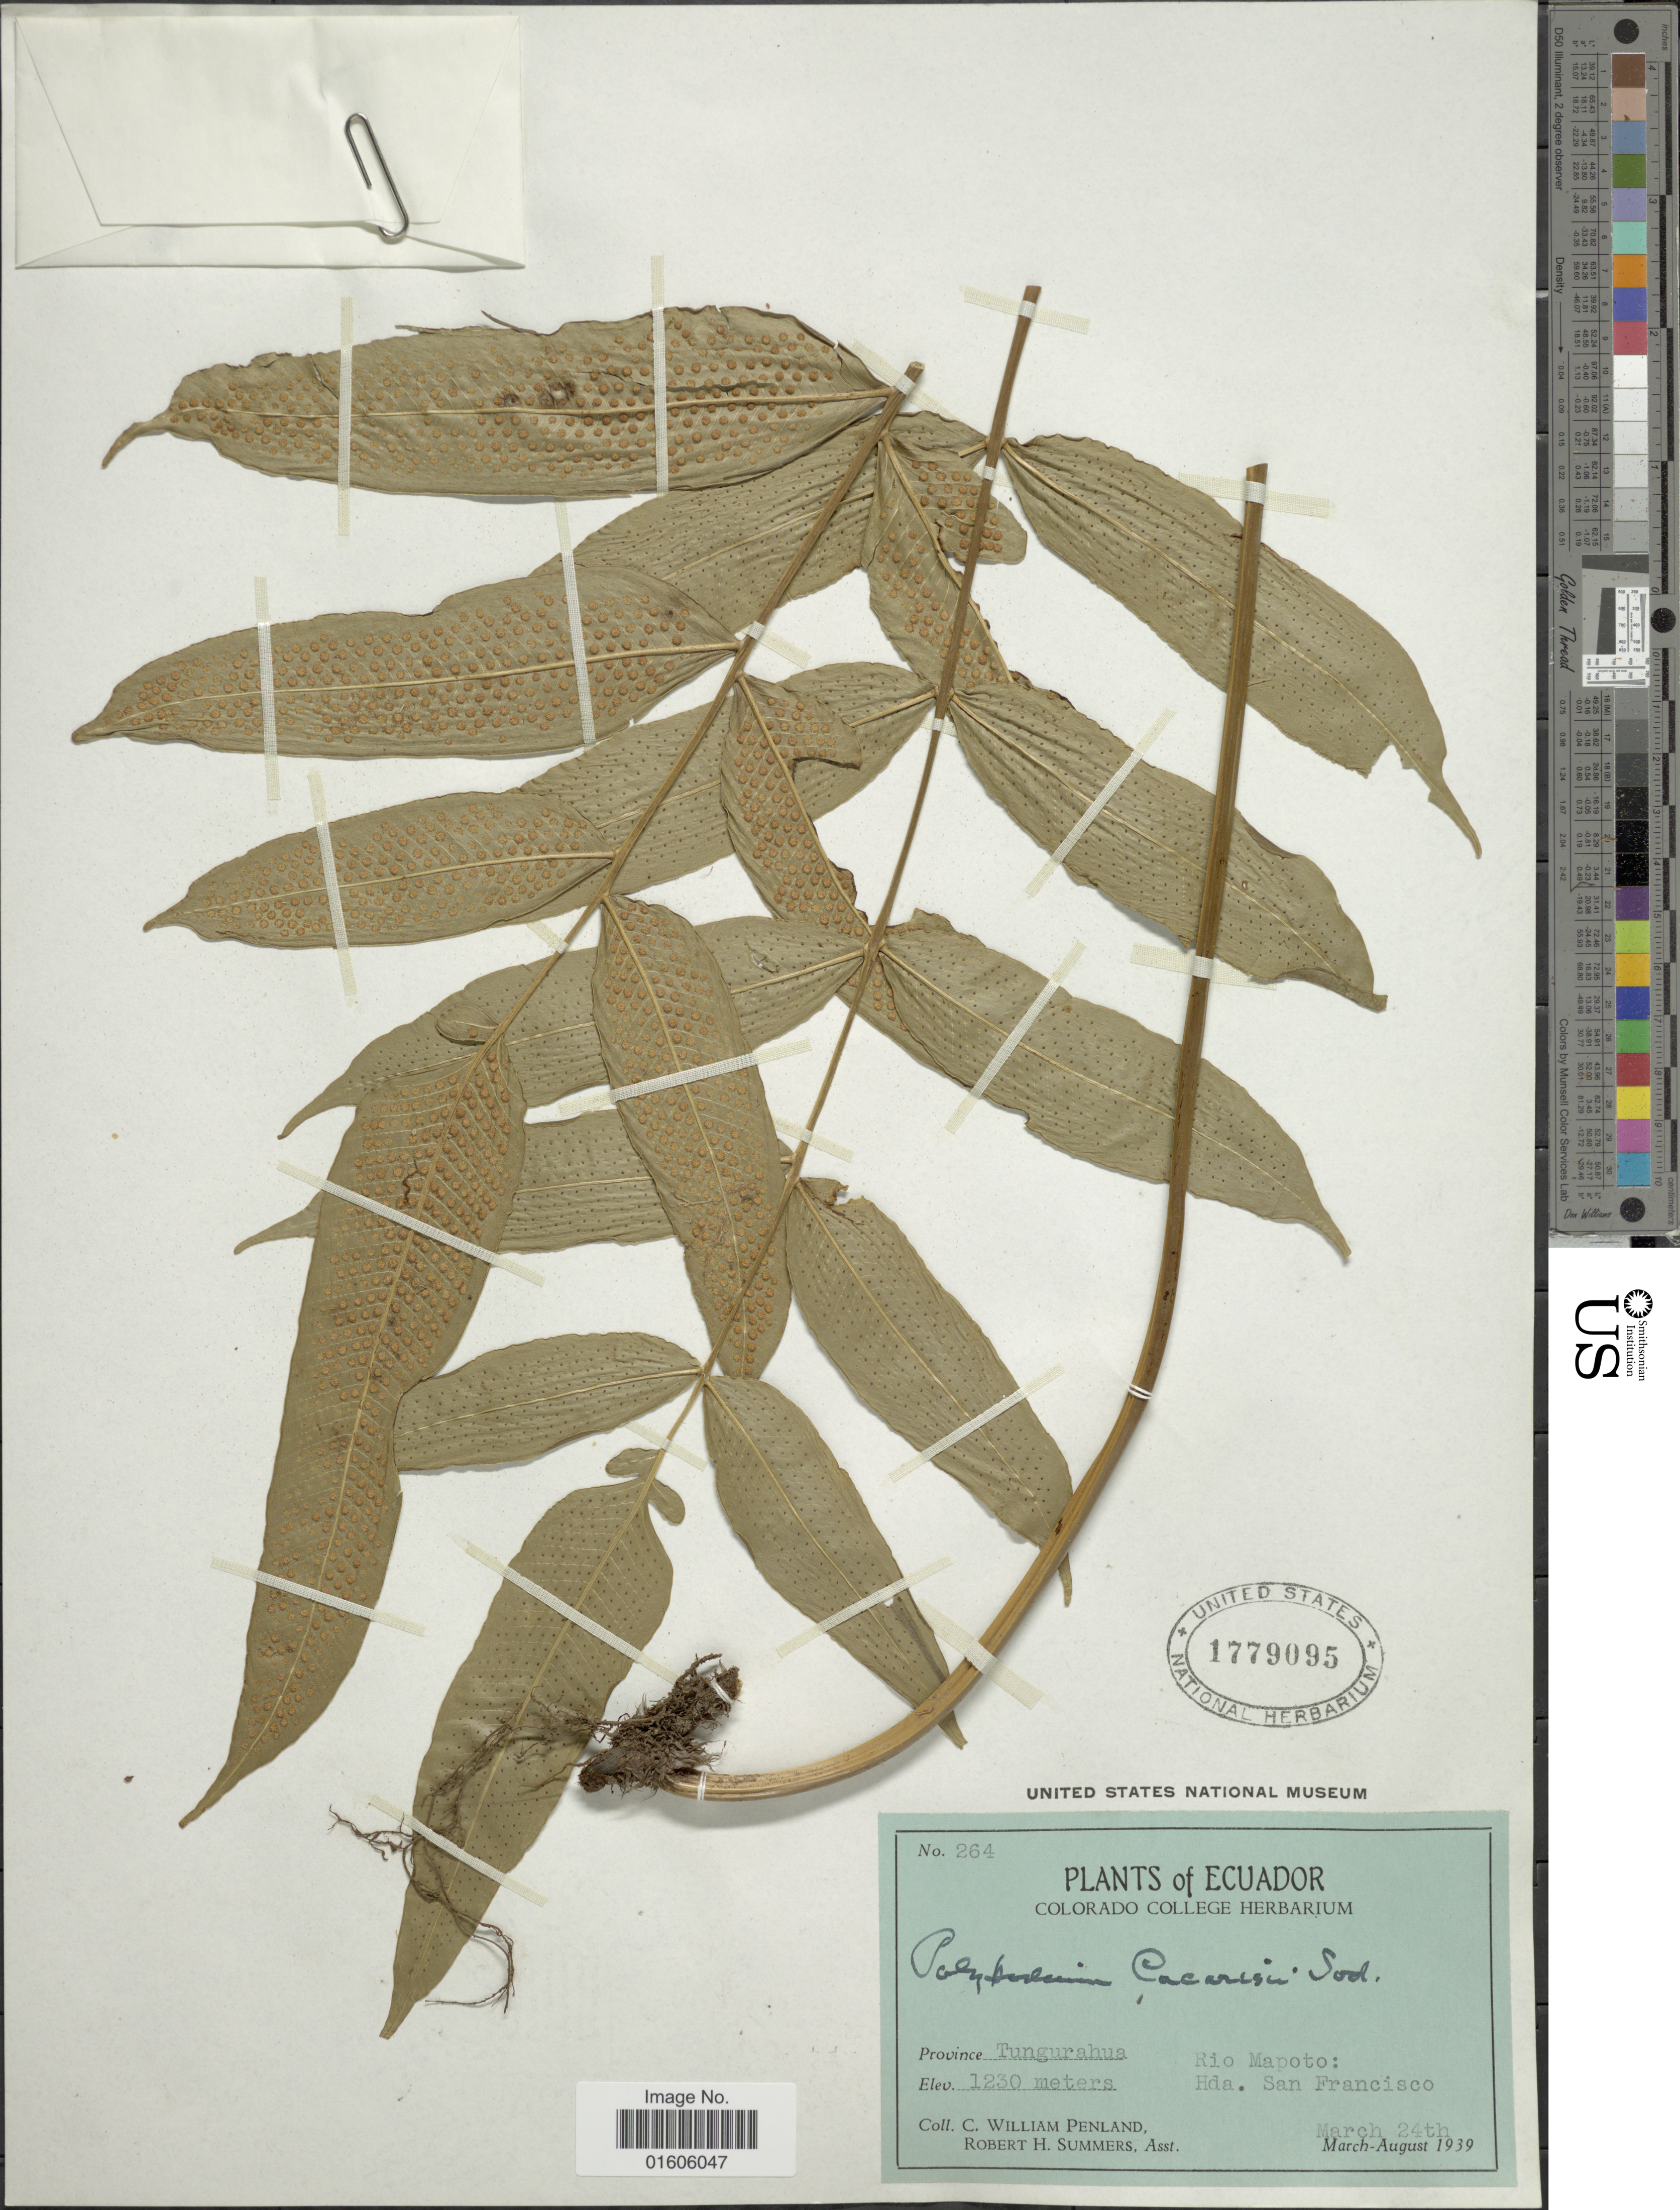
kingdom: Plantae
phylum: Tracheophyta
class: Polypodiopsida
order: Polypodiales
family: Polypodiaceae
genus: Serpocaulon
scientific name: Serpocaulon caceresii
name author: A.R. Sm.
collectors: C. W. Penland & R. Summers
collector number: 264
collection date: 1939-03-24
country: Ecuador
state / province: Tungurahua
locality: Province Tungurahua. Rio Mapoto: Hda. San Francisco.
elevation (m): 1230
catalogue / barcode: US 1779095